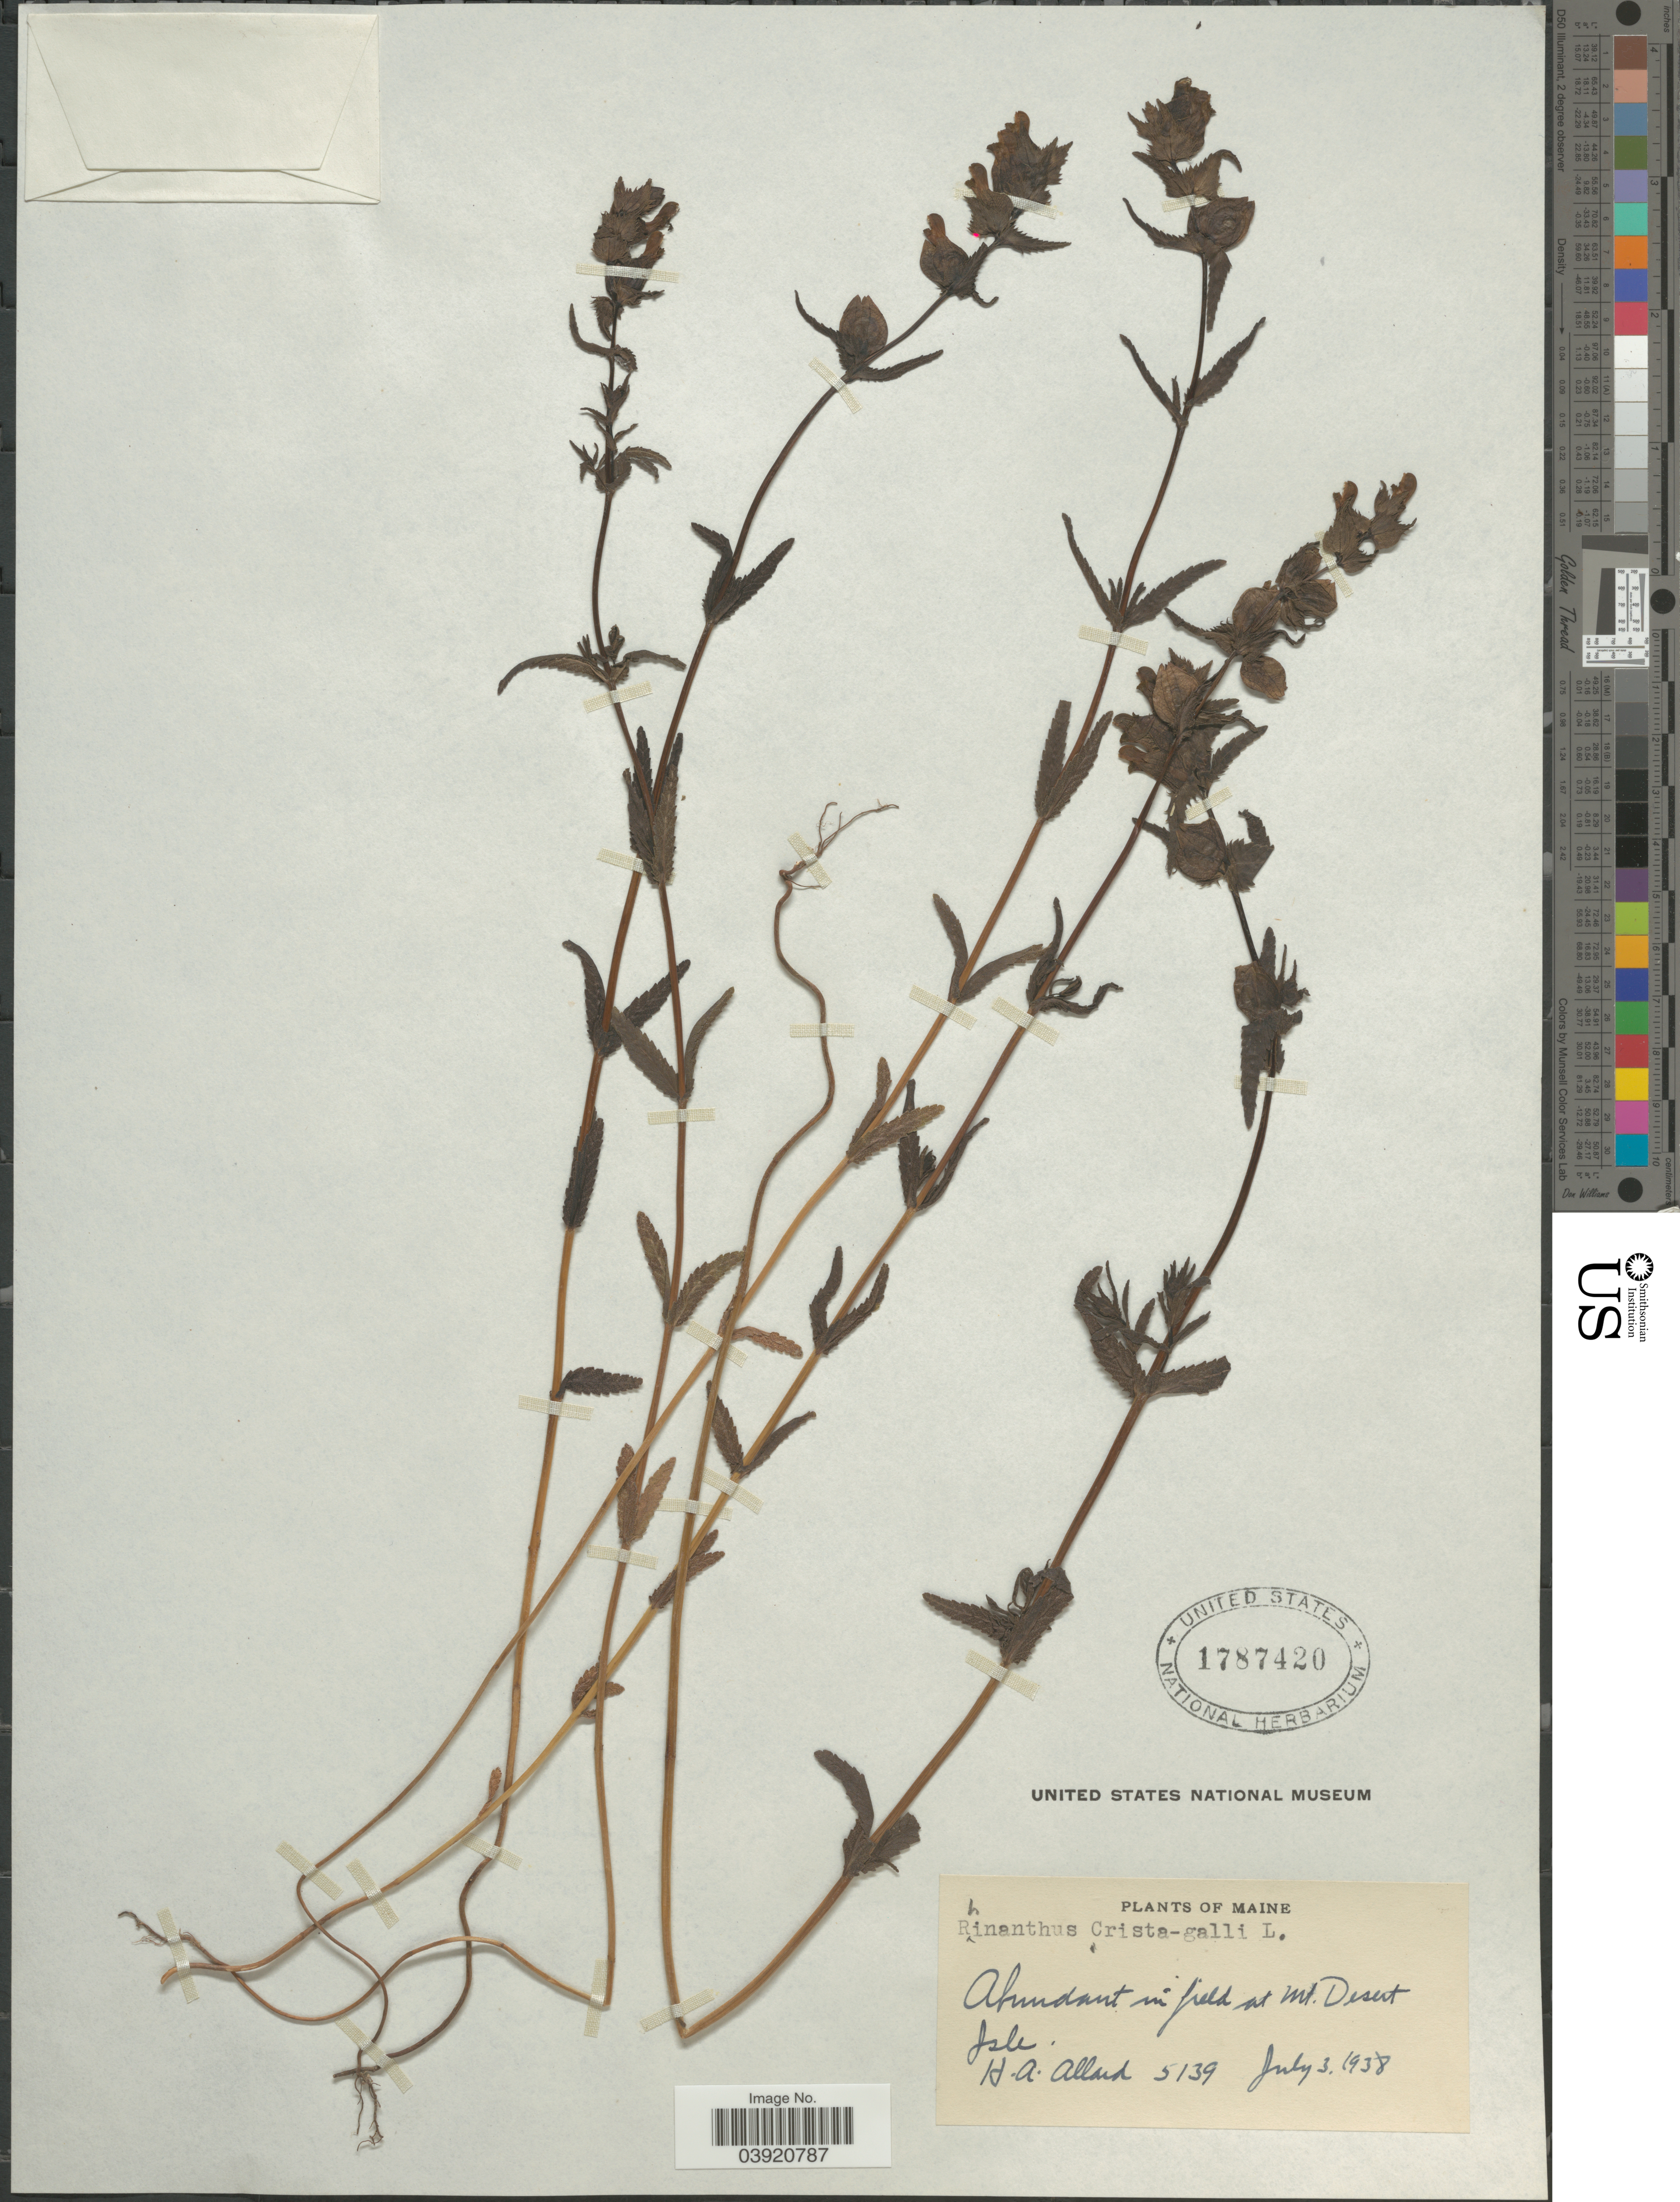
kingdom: Plantae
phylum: Tracheophyta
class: Magnoliopsida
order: Lamiales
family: Orobanchaceae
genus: Rhinanthus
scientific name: Rhinanthus crista-galli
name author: L.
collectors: H. A. Allard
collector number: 5139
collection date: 1938-07-03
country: United States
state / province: Maine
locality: Mt. Desert Isle.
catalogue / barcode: US 1787420